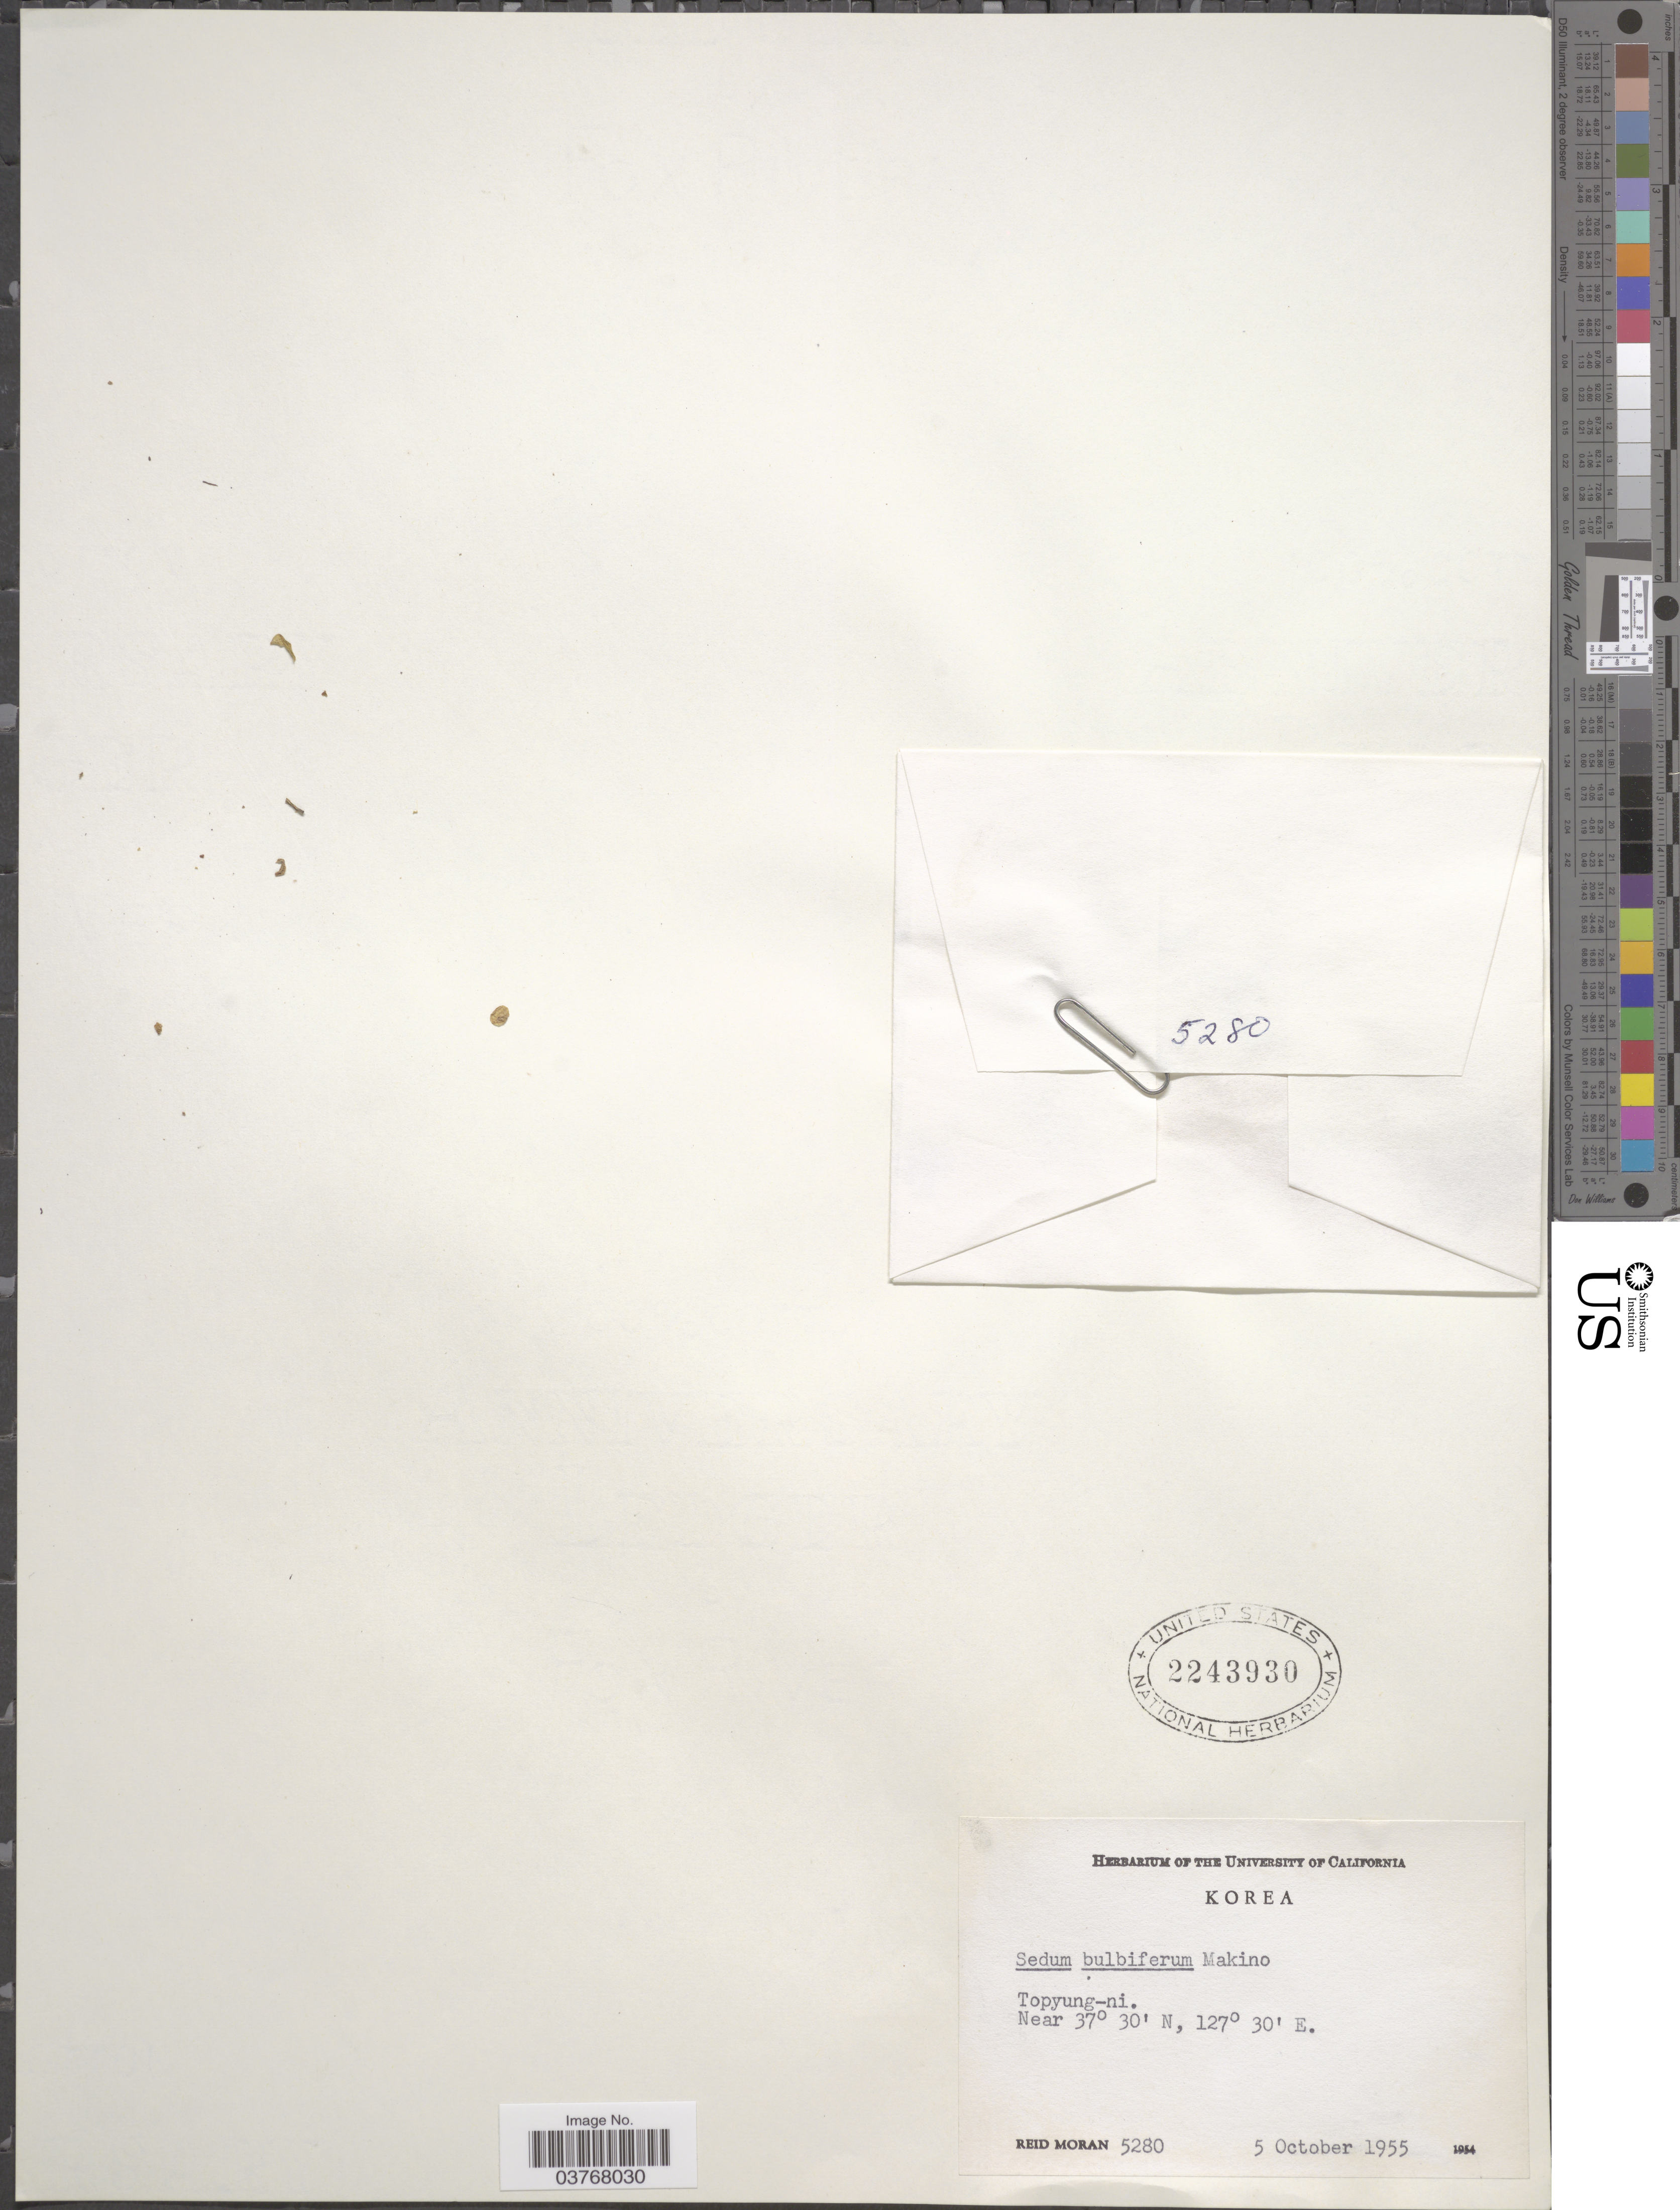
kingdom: Plantae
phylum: Tracheophyta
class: Magnoliopsida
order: Saxifragales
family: Crassulaceae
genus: Sedum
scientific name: Sedum bulbiferum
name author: Makino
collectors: R. Moran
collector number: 5280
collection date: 1955-10-05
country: North Korea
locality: Korea. Topyung-ni.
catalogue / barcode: US 2243930